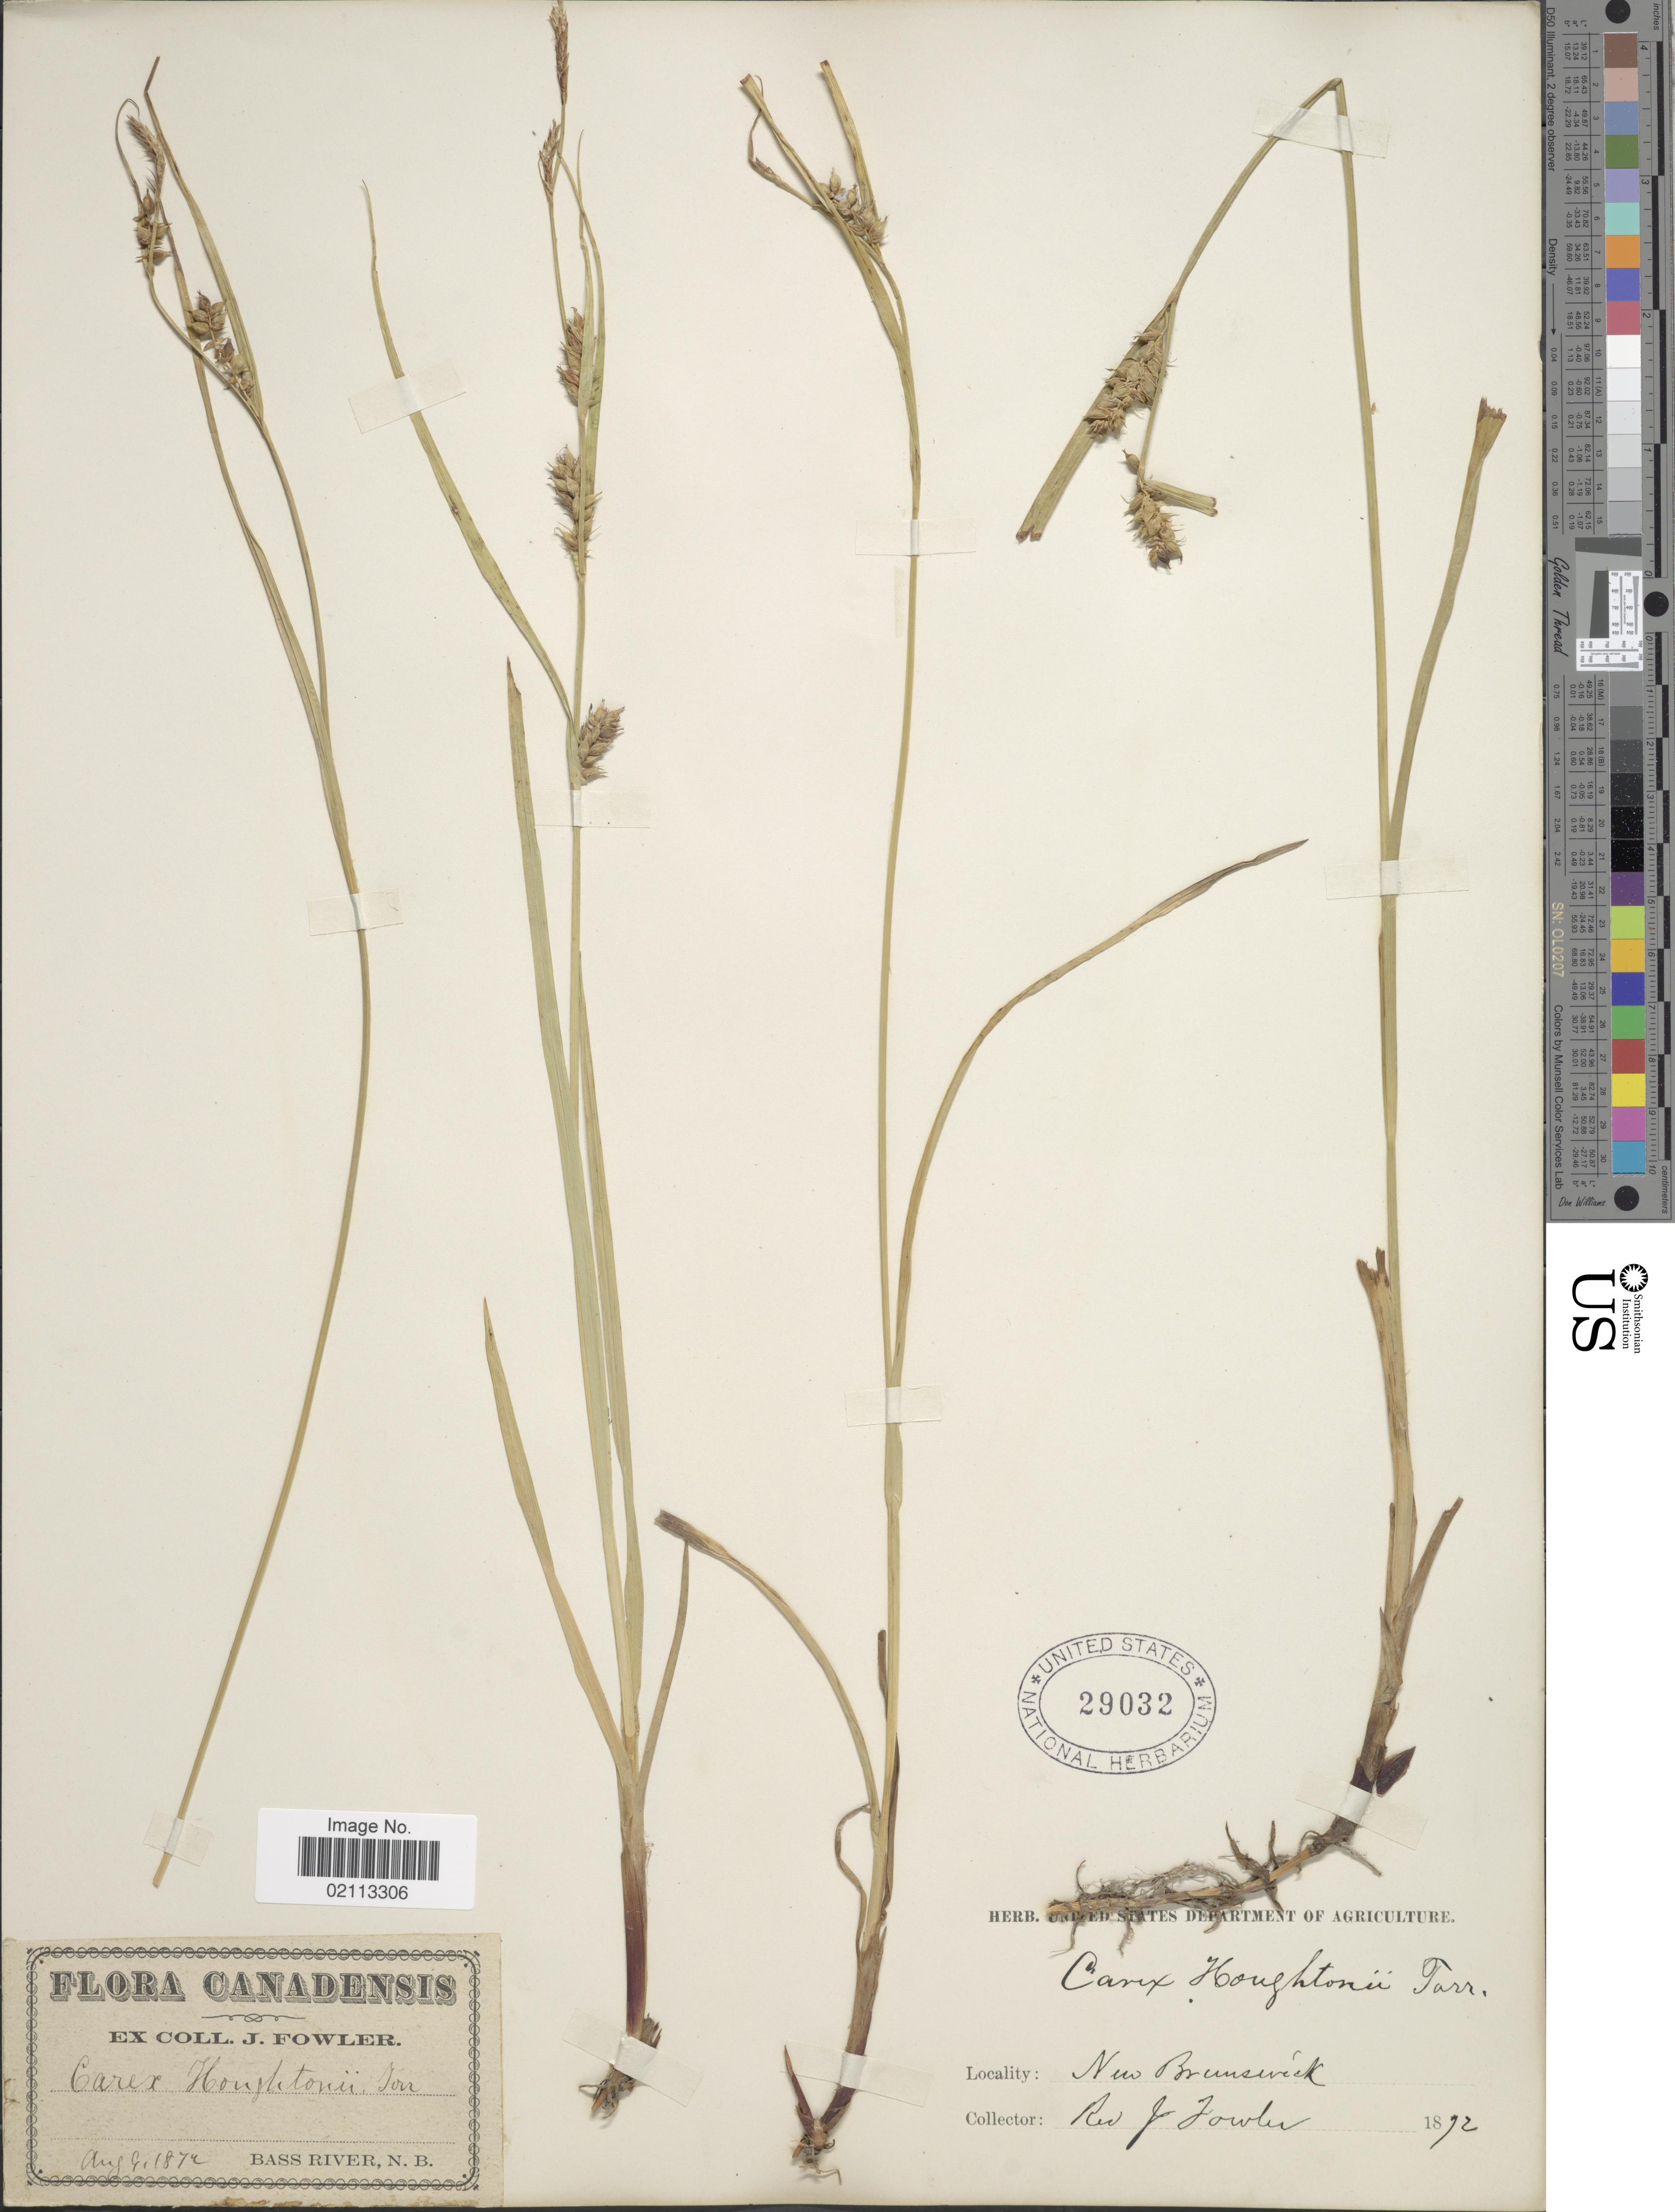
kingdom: Plantae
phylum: Tracheophyta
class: Liliopsida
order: Poales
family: Cyperaceae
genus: Carex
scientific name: Carex houghtoniana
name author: Torr. ex Dewey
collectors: J. P. Fowler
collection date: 1872-08-09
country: Canada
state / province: New Brunswick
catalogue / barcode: US 29032